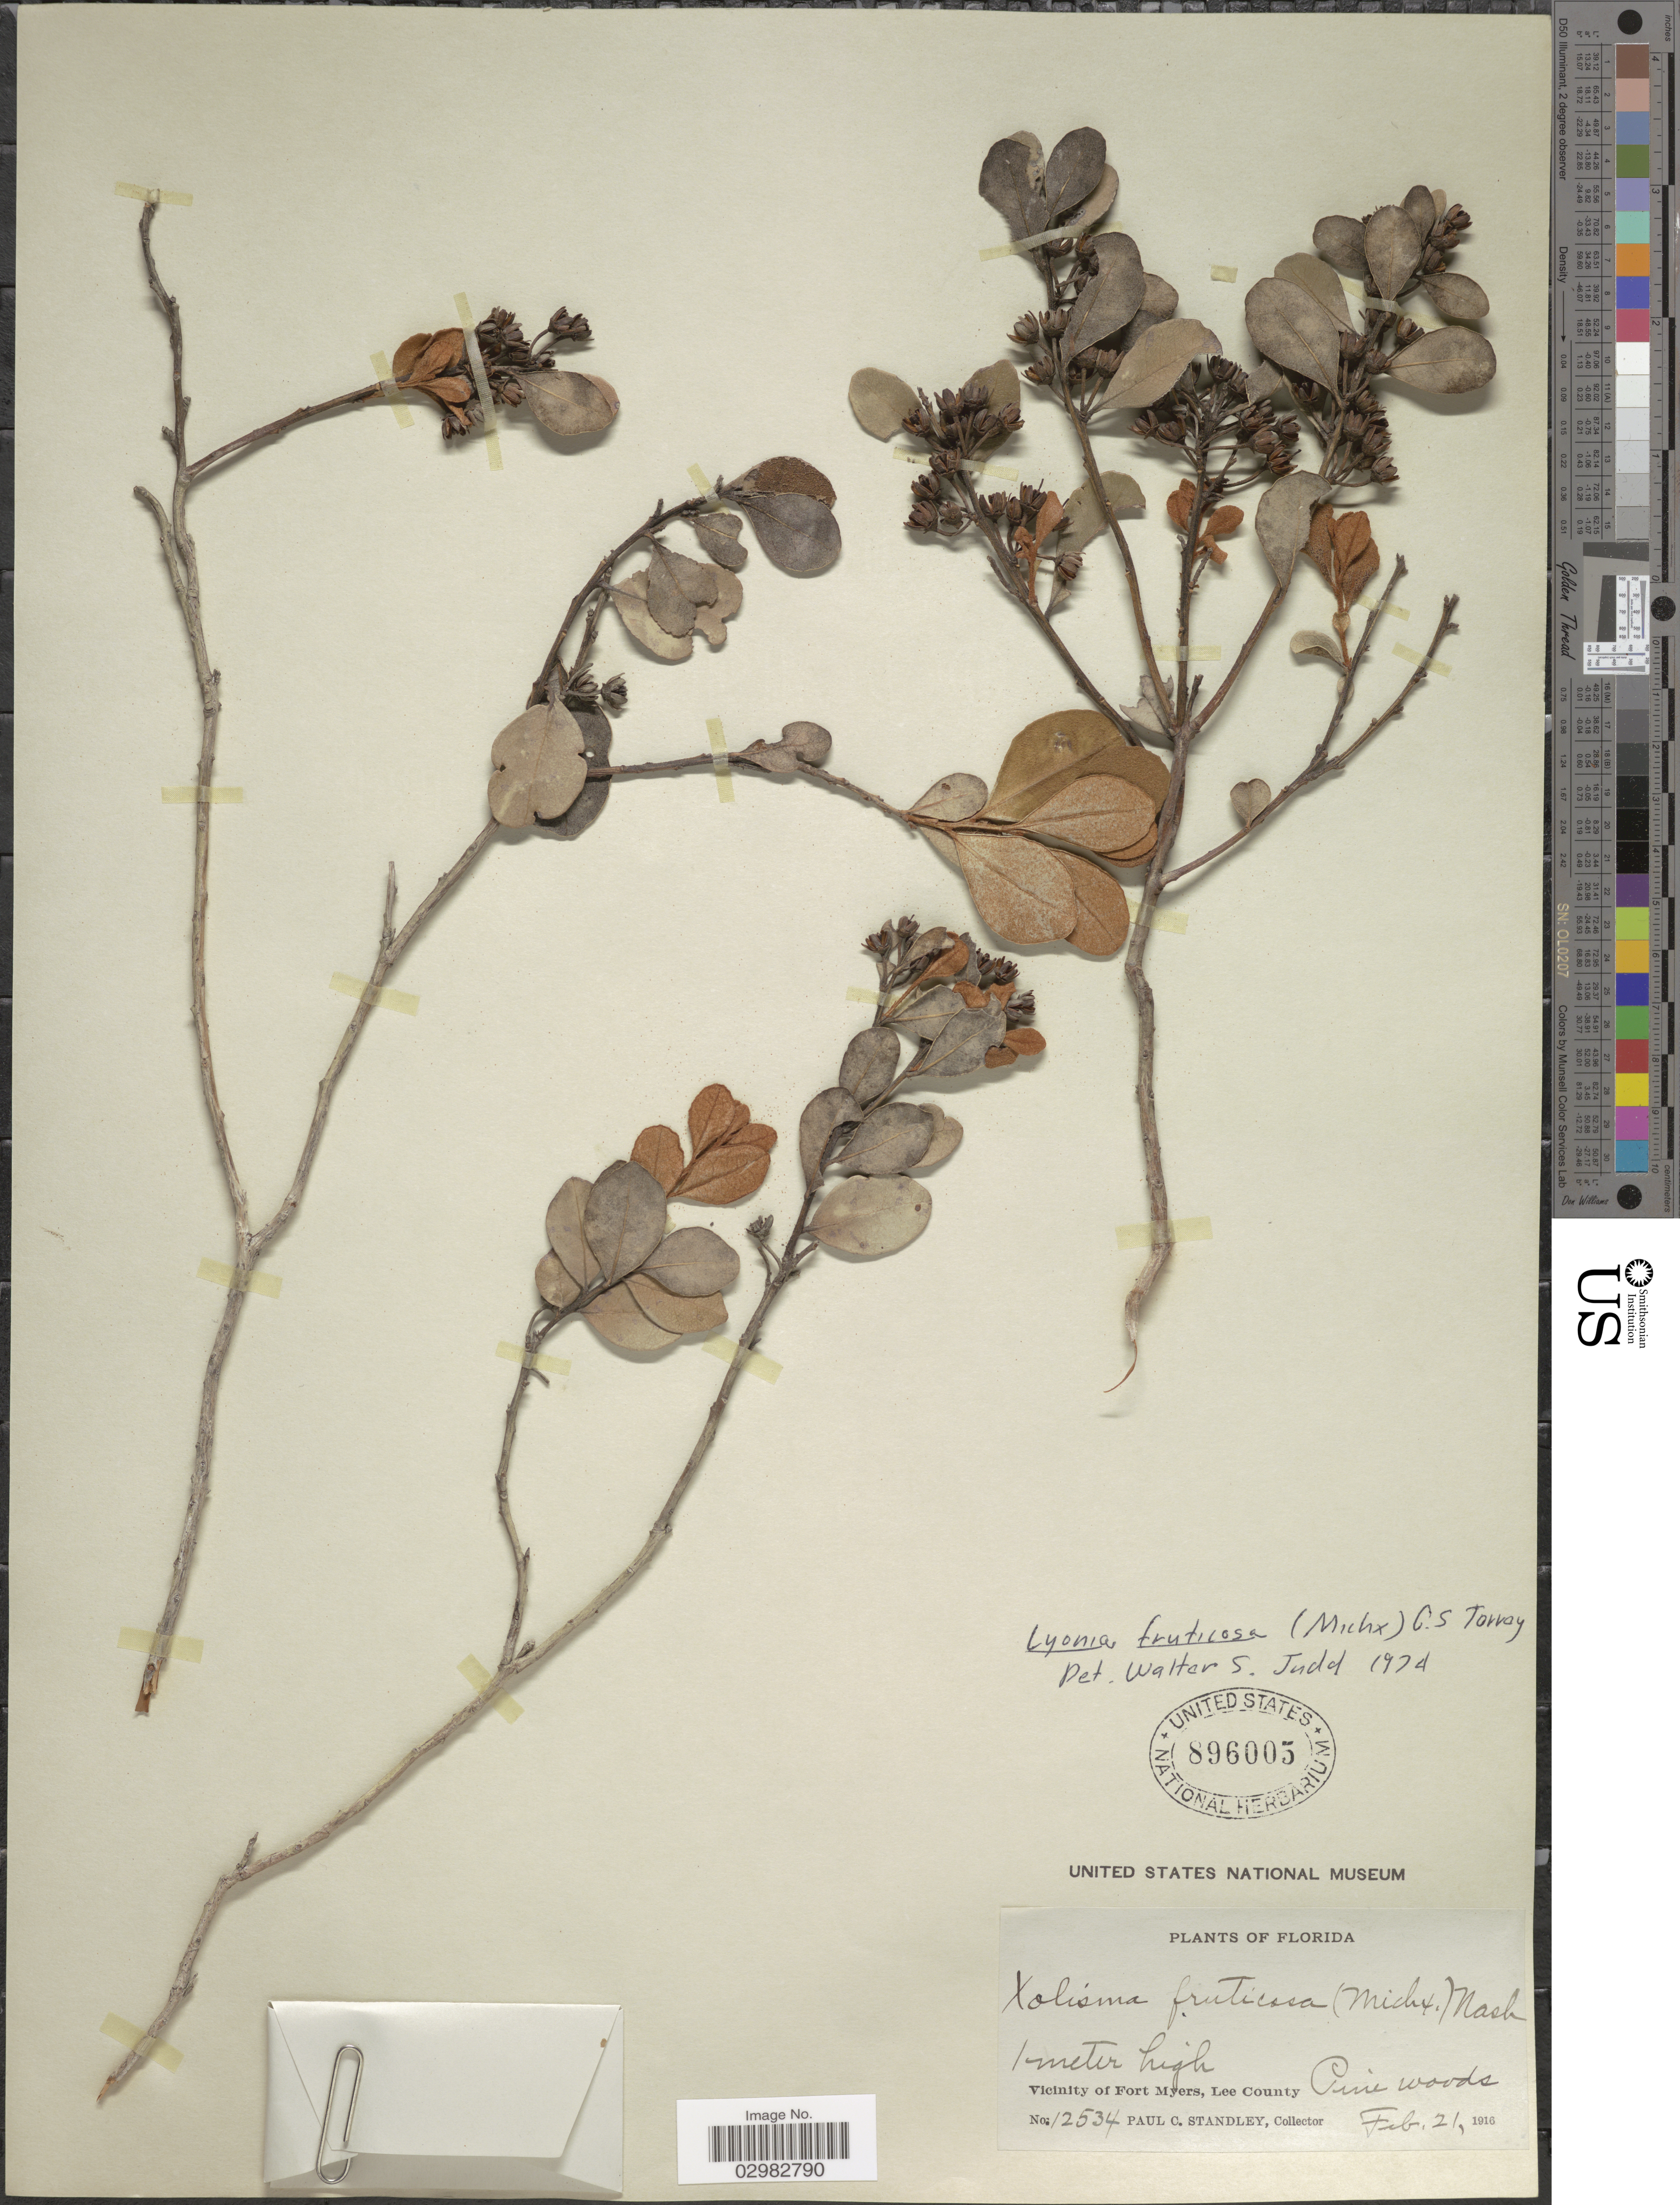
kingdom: Plantae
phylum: Tracheophyta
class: Magnoliopsida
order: Ericales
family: Ericaceae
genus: Lyonia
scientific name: Lyonia fruticosa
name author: (Michx.) G.S. Torr.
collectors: P. C. Standley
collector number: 12534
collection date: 1916-02-21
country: United States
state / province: Florida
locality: Vicinity of Fort Myers, Lee County.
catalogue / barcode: US 896005